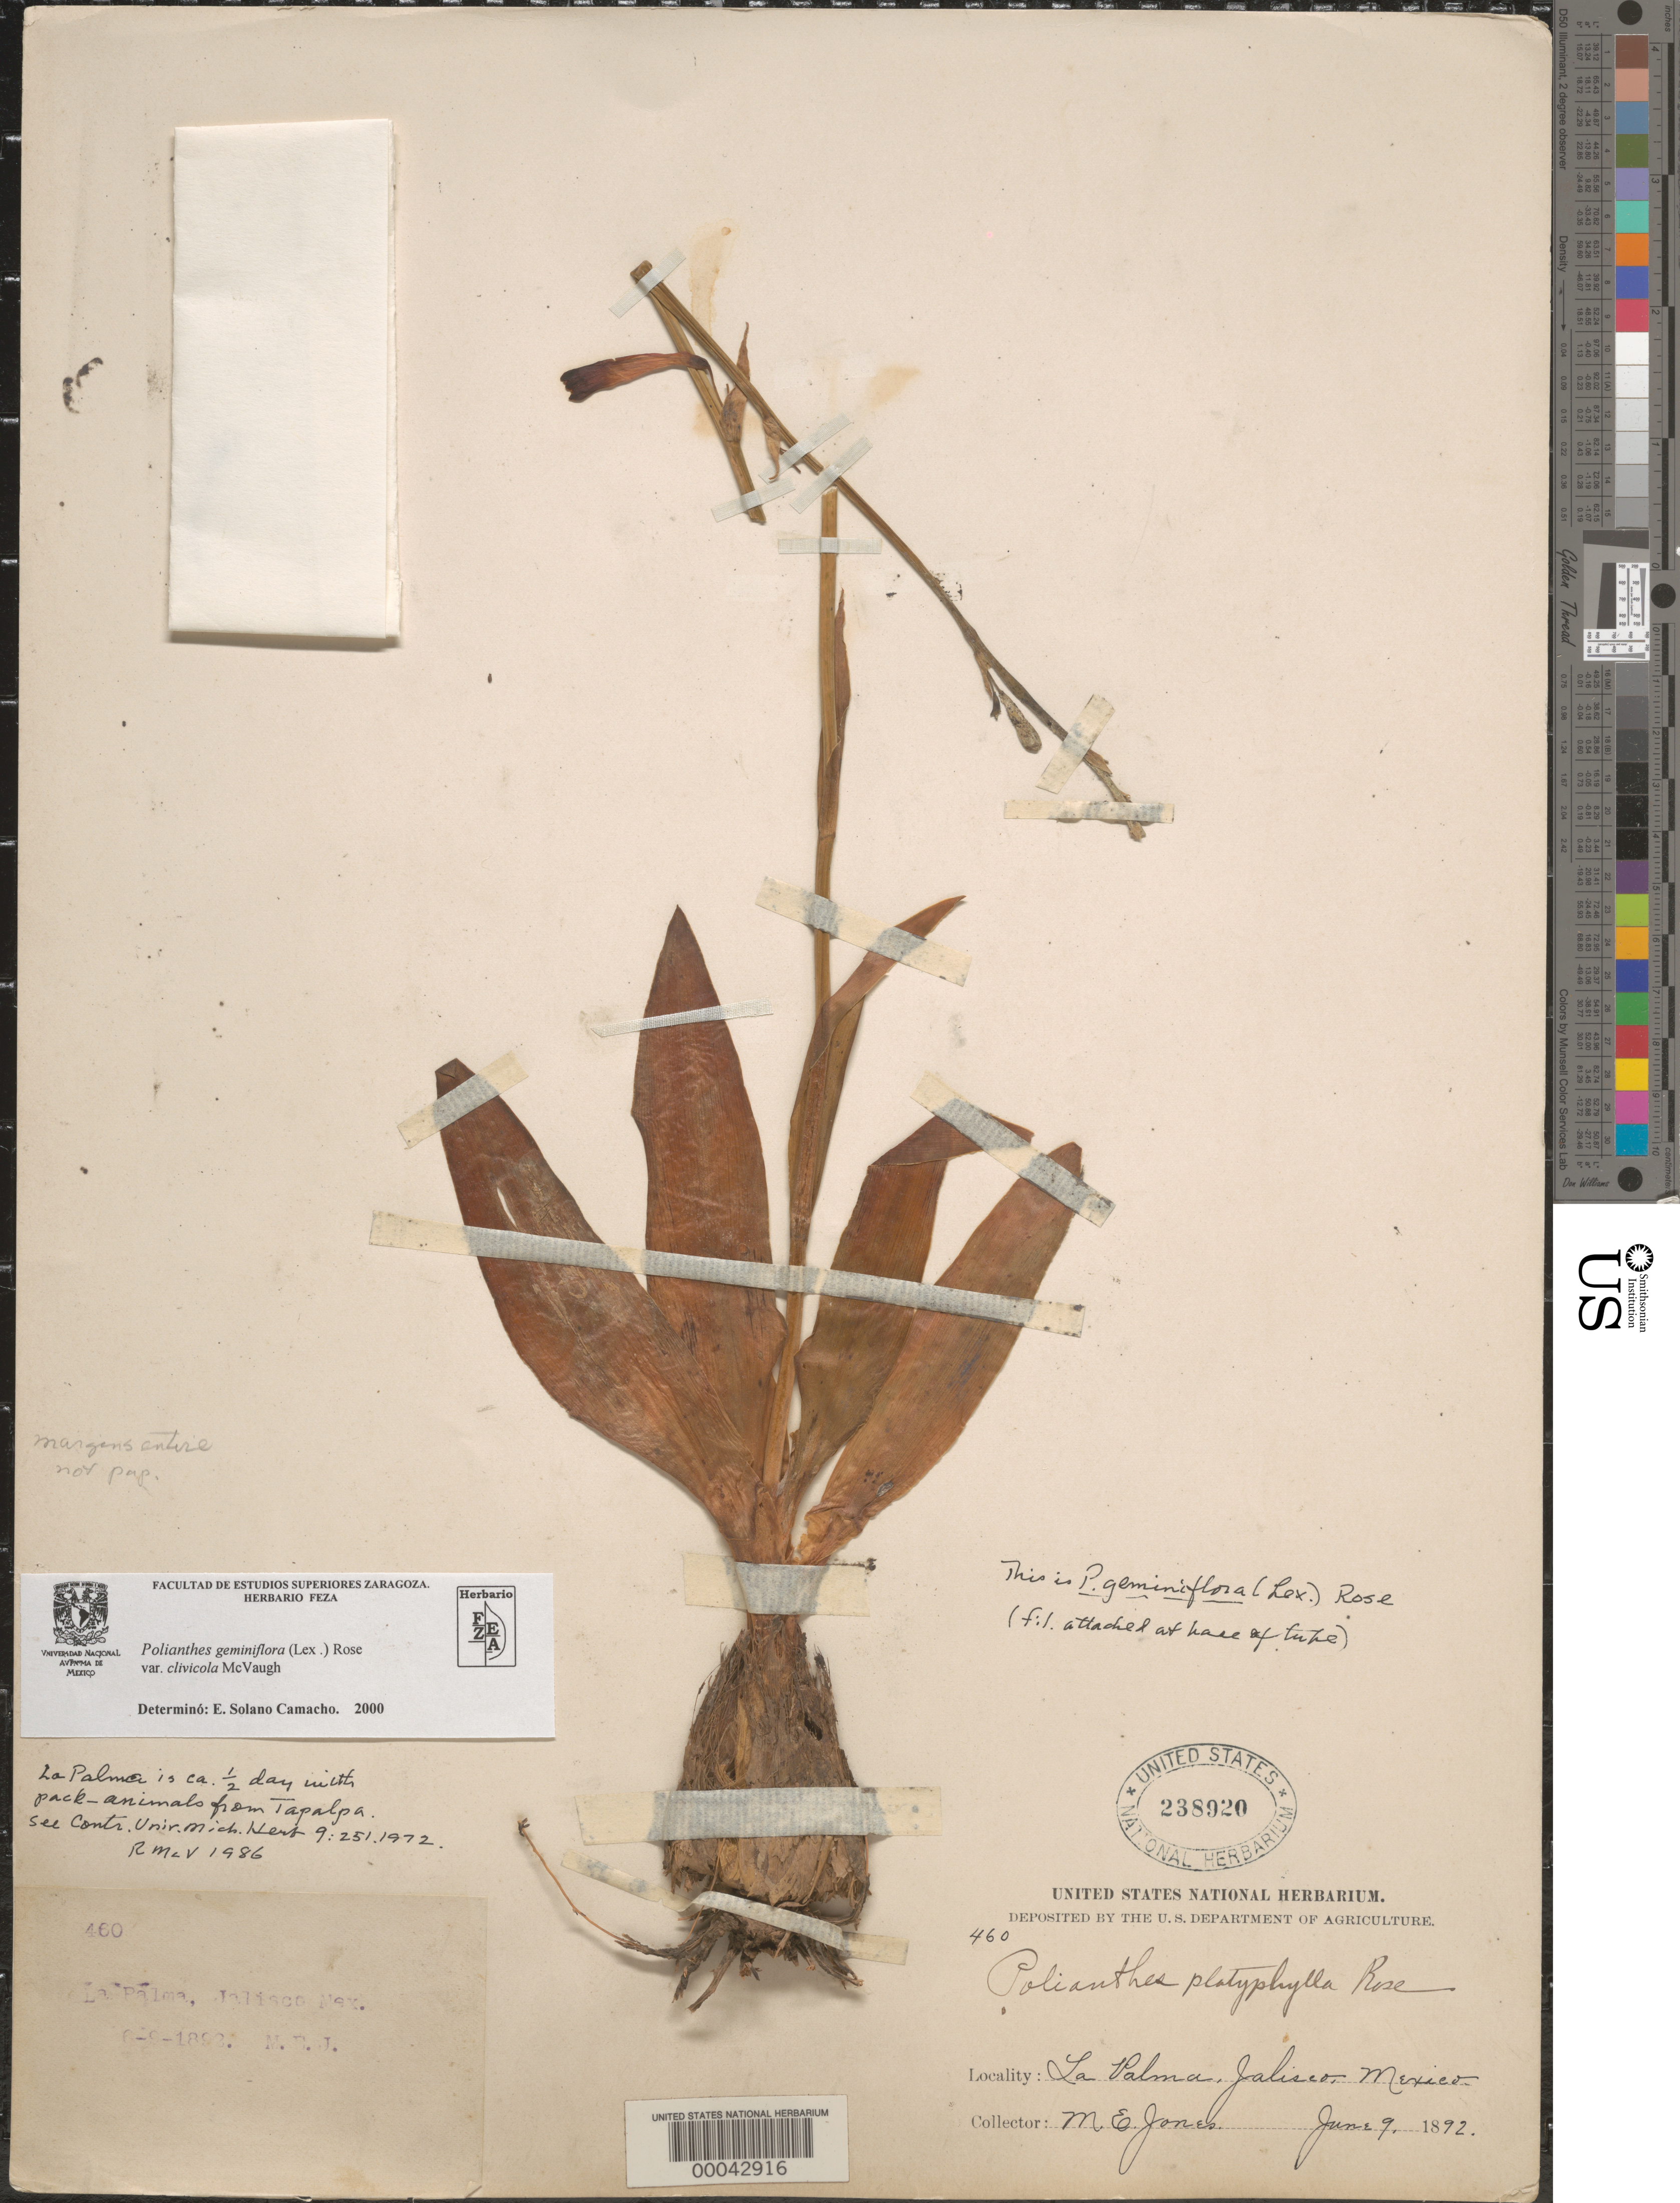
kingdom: Plantae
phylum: Tracheophyta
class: Liliopsida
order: Asparagales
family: Asparagaceae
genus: Polianthes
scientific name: Polianthes geminiflora var. clivicola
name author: (Rose) Mc Vaugh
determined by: Solano C., E.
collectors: M. E. Jones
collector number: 460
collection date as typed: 09 Jun 1892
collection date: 1892-06-09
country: Mexico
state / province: Jalisco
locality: La Palma.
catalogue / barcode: US 238920